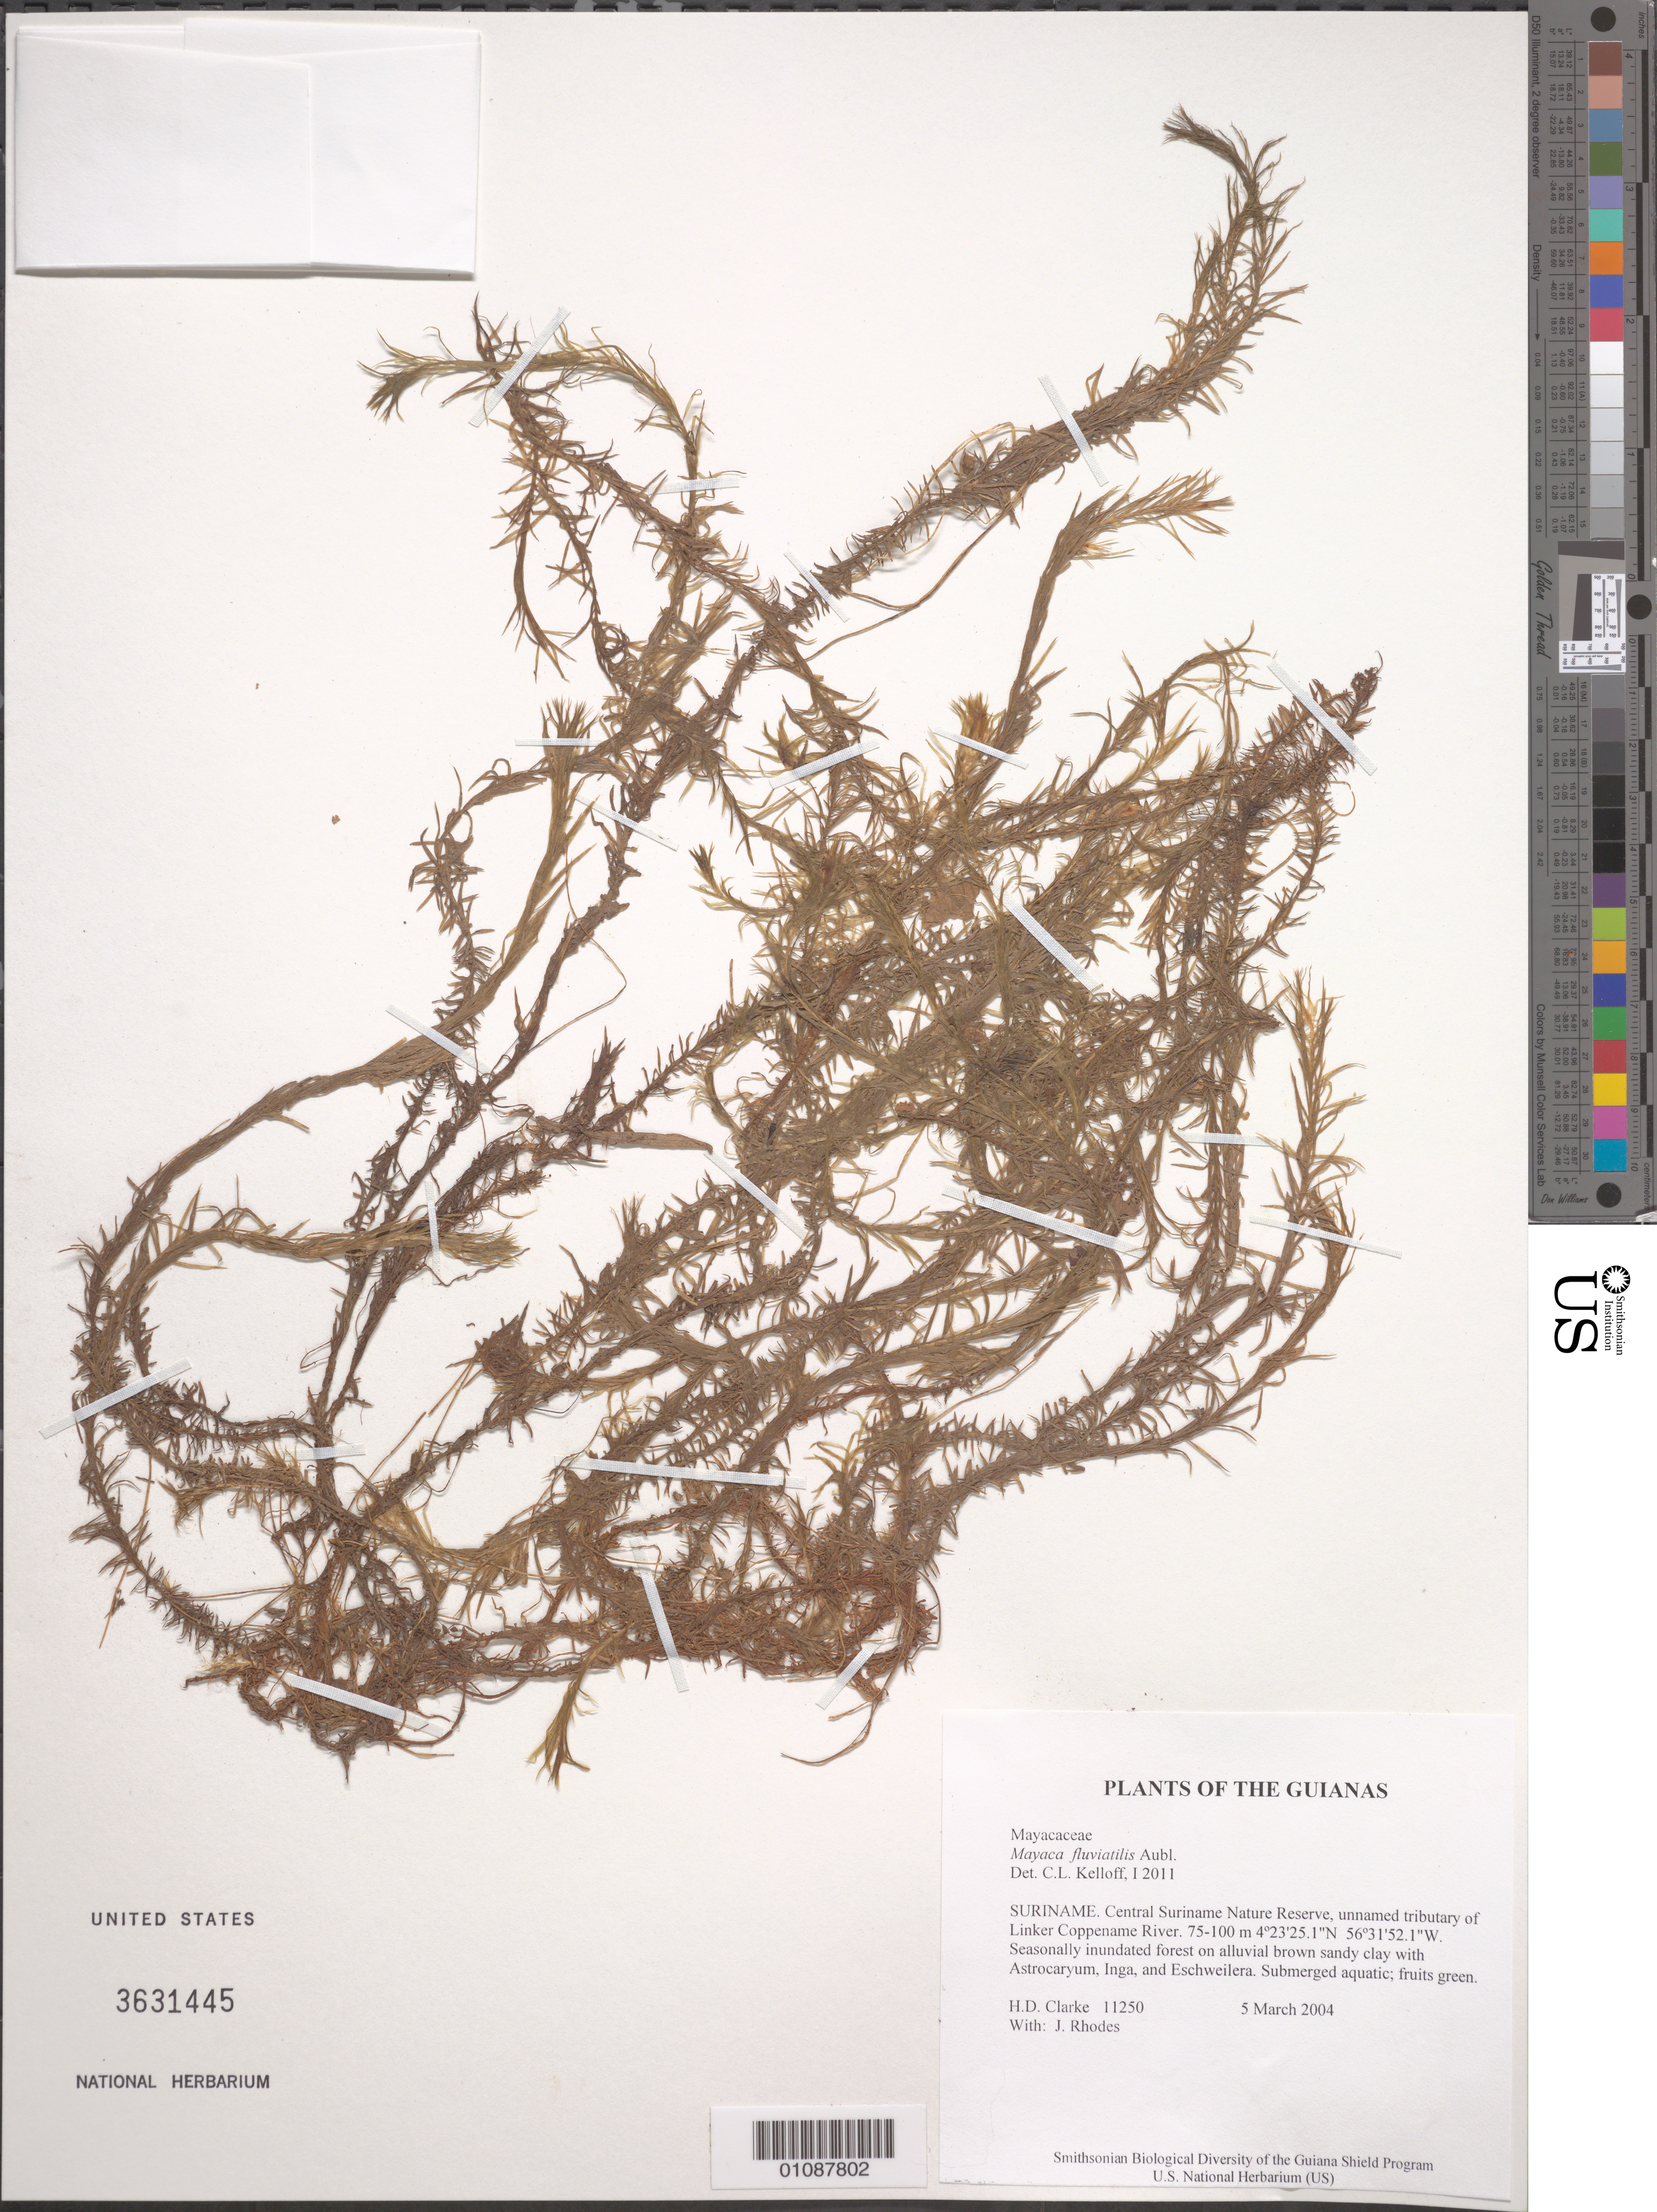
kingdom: Plantae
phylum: Tracheophyta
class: Liliopsida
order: Poales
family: Mayacaceae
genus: Mayaca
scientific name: Mayaca fluviatilis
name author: Aubl.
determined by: Kelloff, Carol L., (US), Smithsonian Institution - National Museum of Natural History (UNITED STATES)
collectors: H. D. Clarke & J. Rhodes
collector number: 11250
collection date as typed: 5 March 2004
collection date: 2004-03-05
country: Suriname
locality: Central Suriname Nature Reserve, unnamed tributary of Linker Coppename River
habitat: Seasonally inundated forest on alluvial brown sandy clay with Astrocaryum, Inga, and Eschweilera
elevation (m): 75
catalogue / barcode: US 3631445